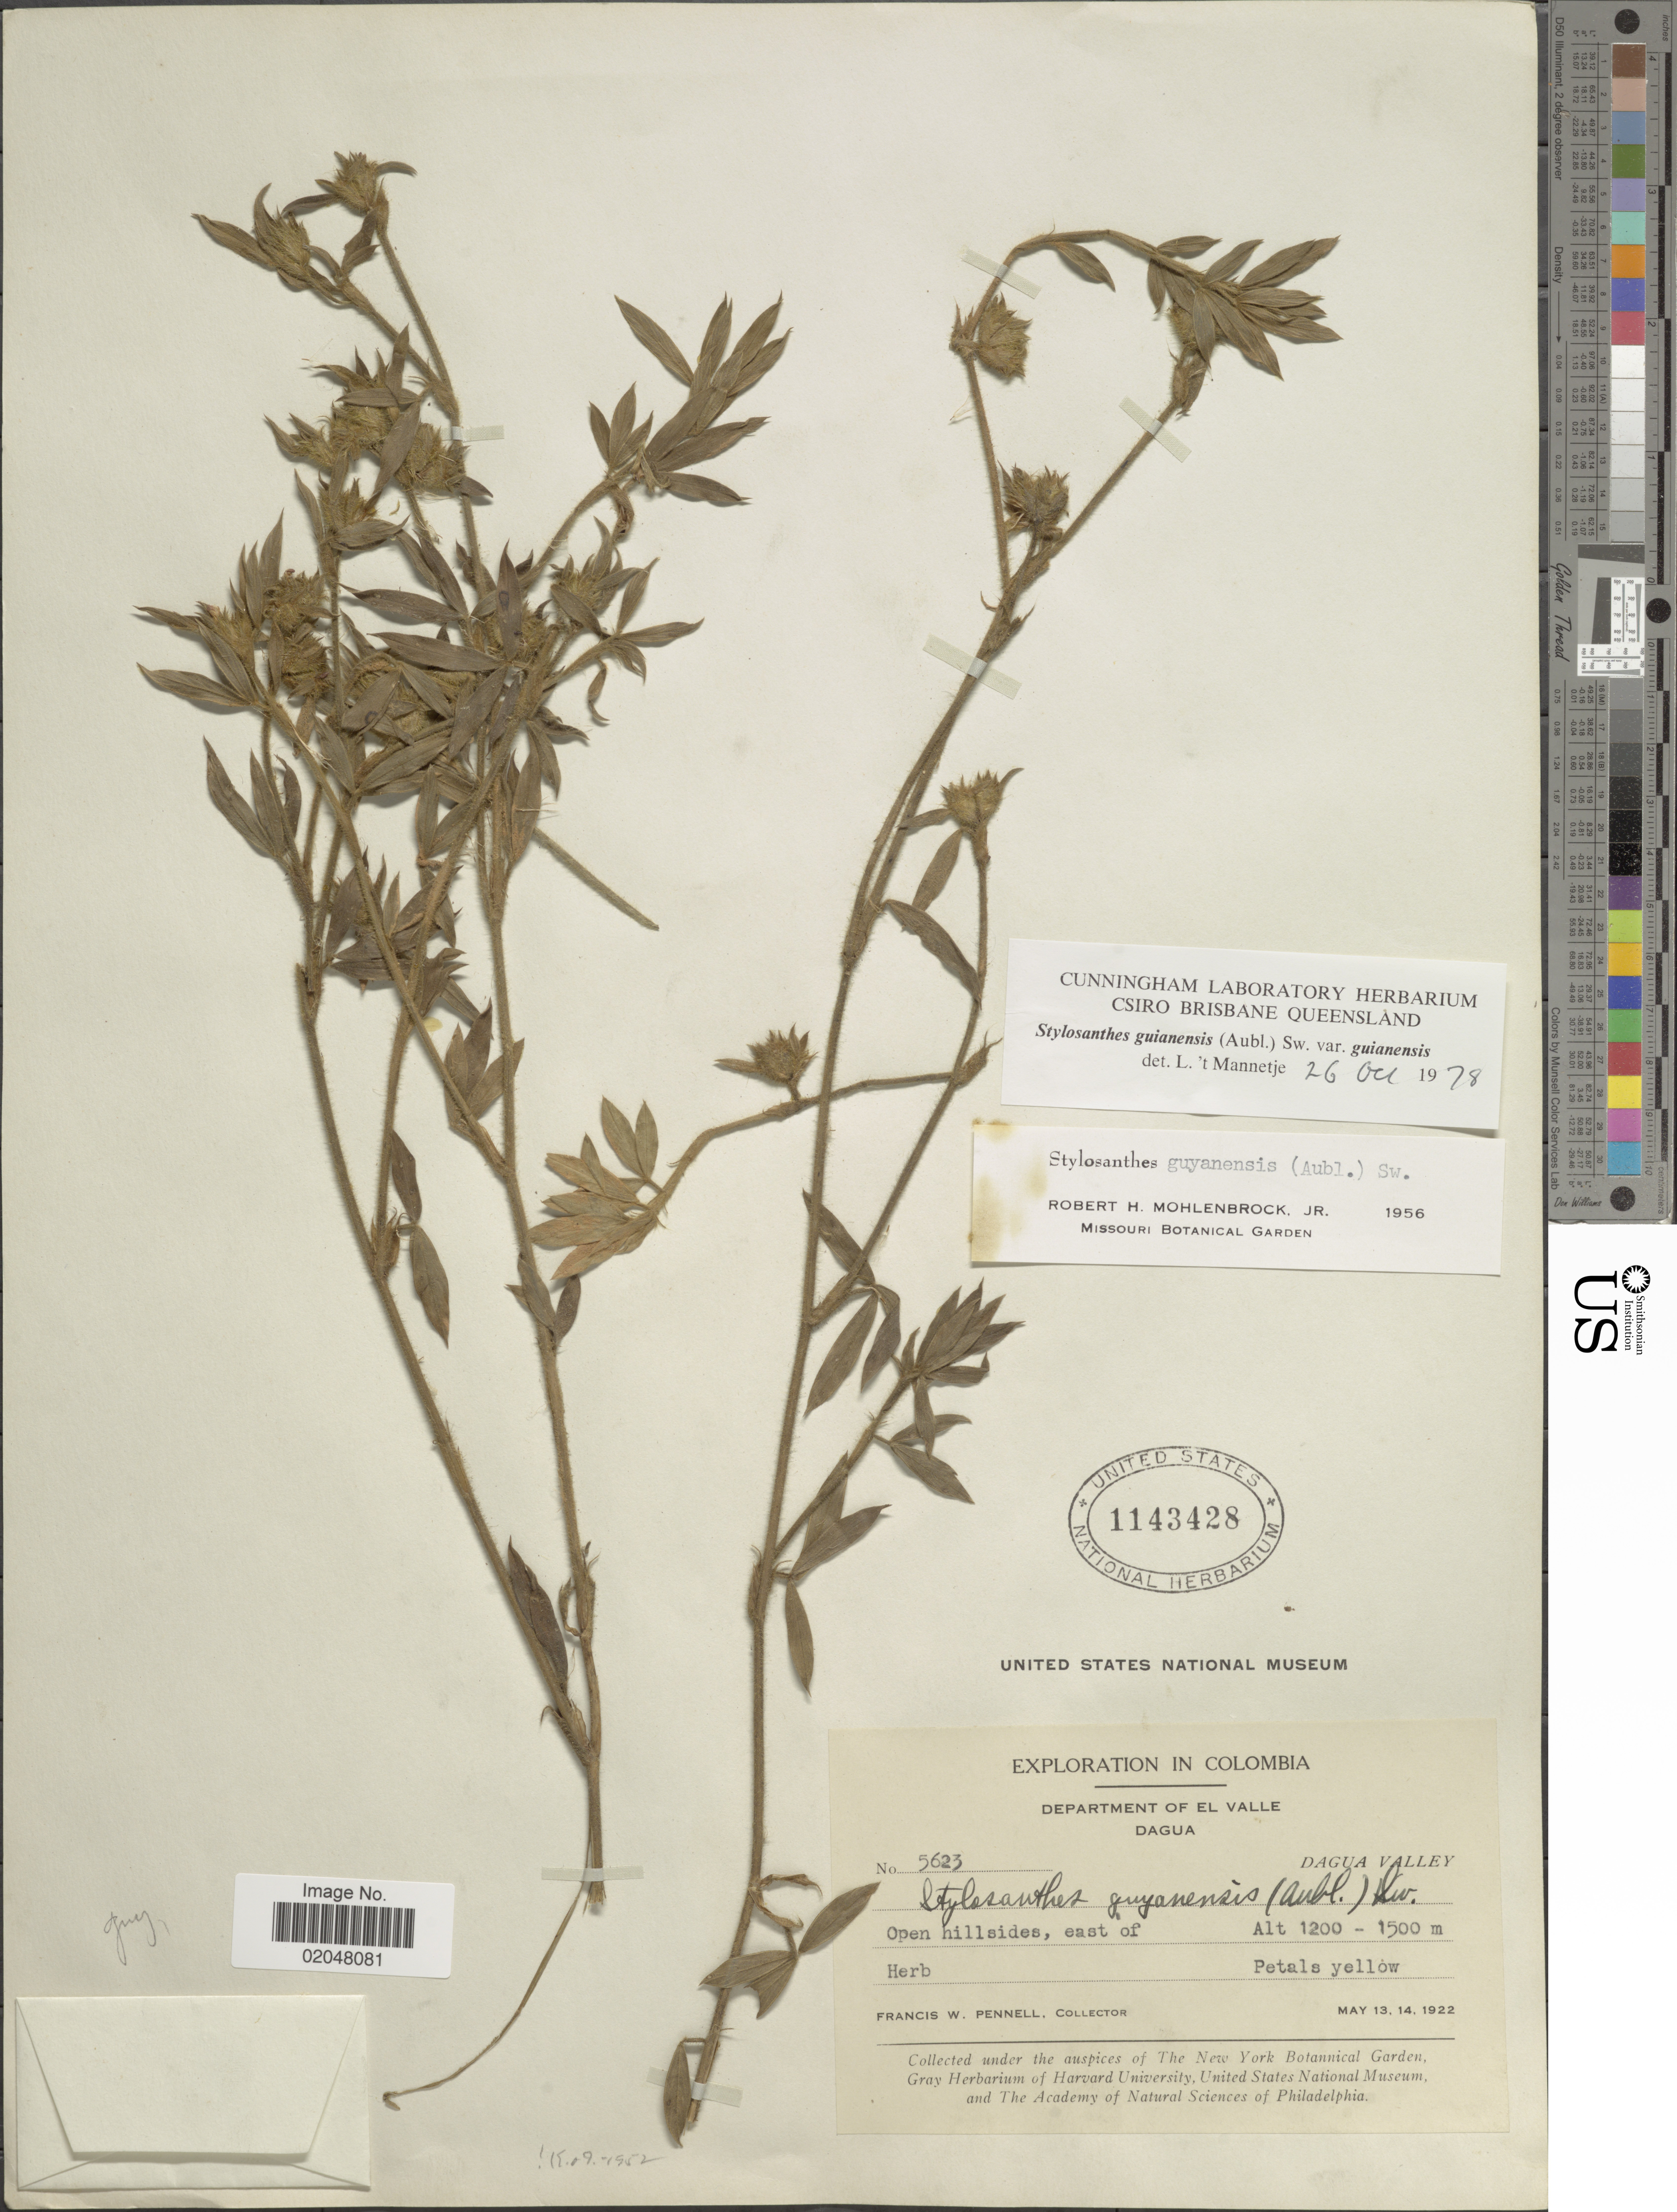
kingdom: Plantae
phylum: Tracheophyta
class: Magnoliopsida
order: Fabales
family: Fabaceae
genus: Stylosanthes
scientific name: Stylosanthes guianensis var. guianensis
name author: (Aubl.) Sw.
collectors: F. W. Pennell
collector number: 5623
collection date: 1922-05-13/1922-05-14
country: Colombia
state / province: Valle del Cauca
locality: Department of El Valle. Dagua. Dagua Valley,Open hillsides, east of.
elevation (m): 1200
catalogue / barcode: US 1143428